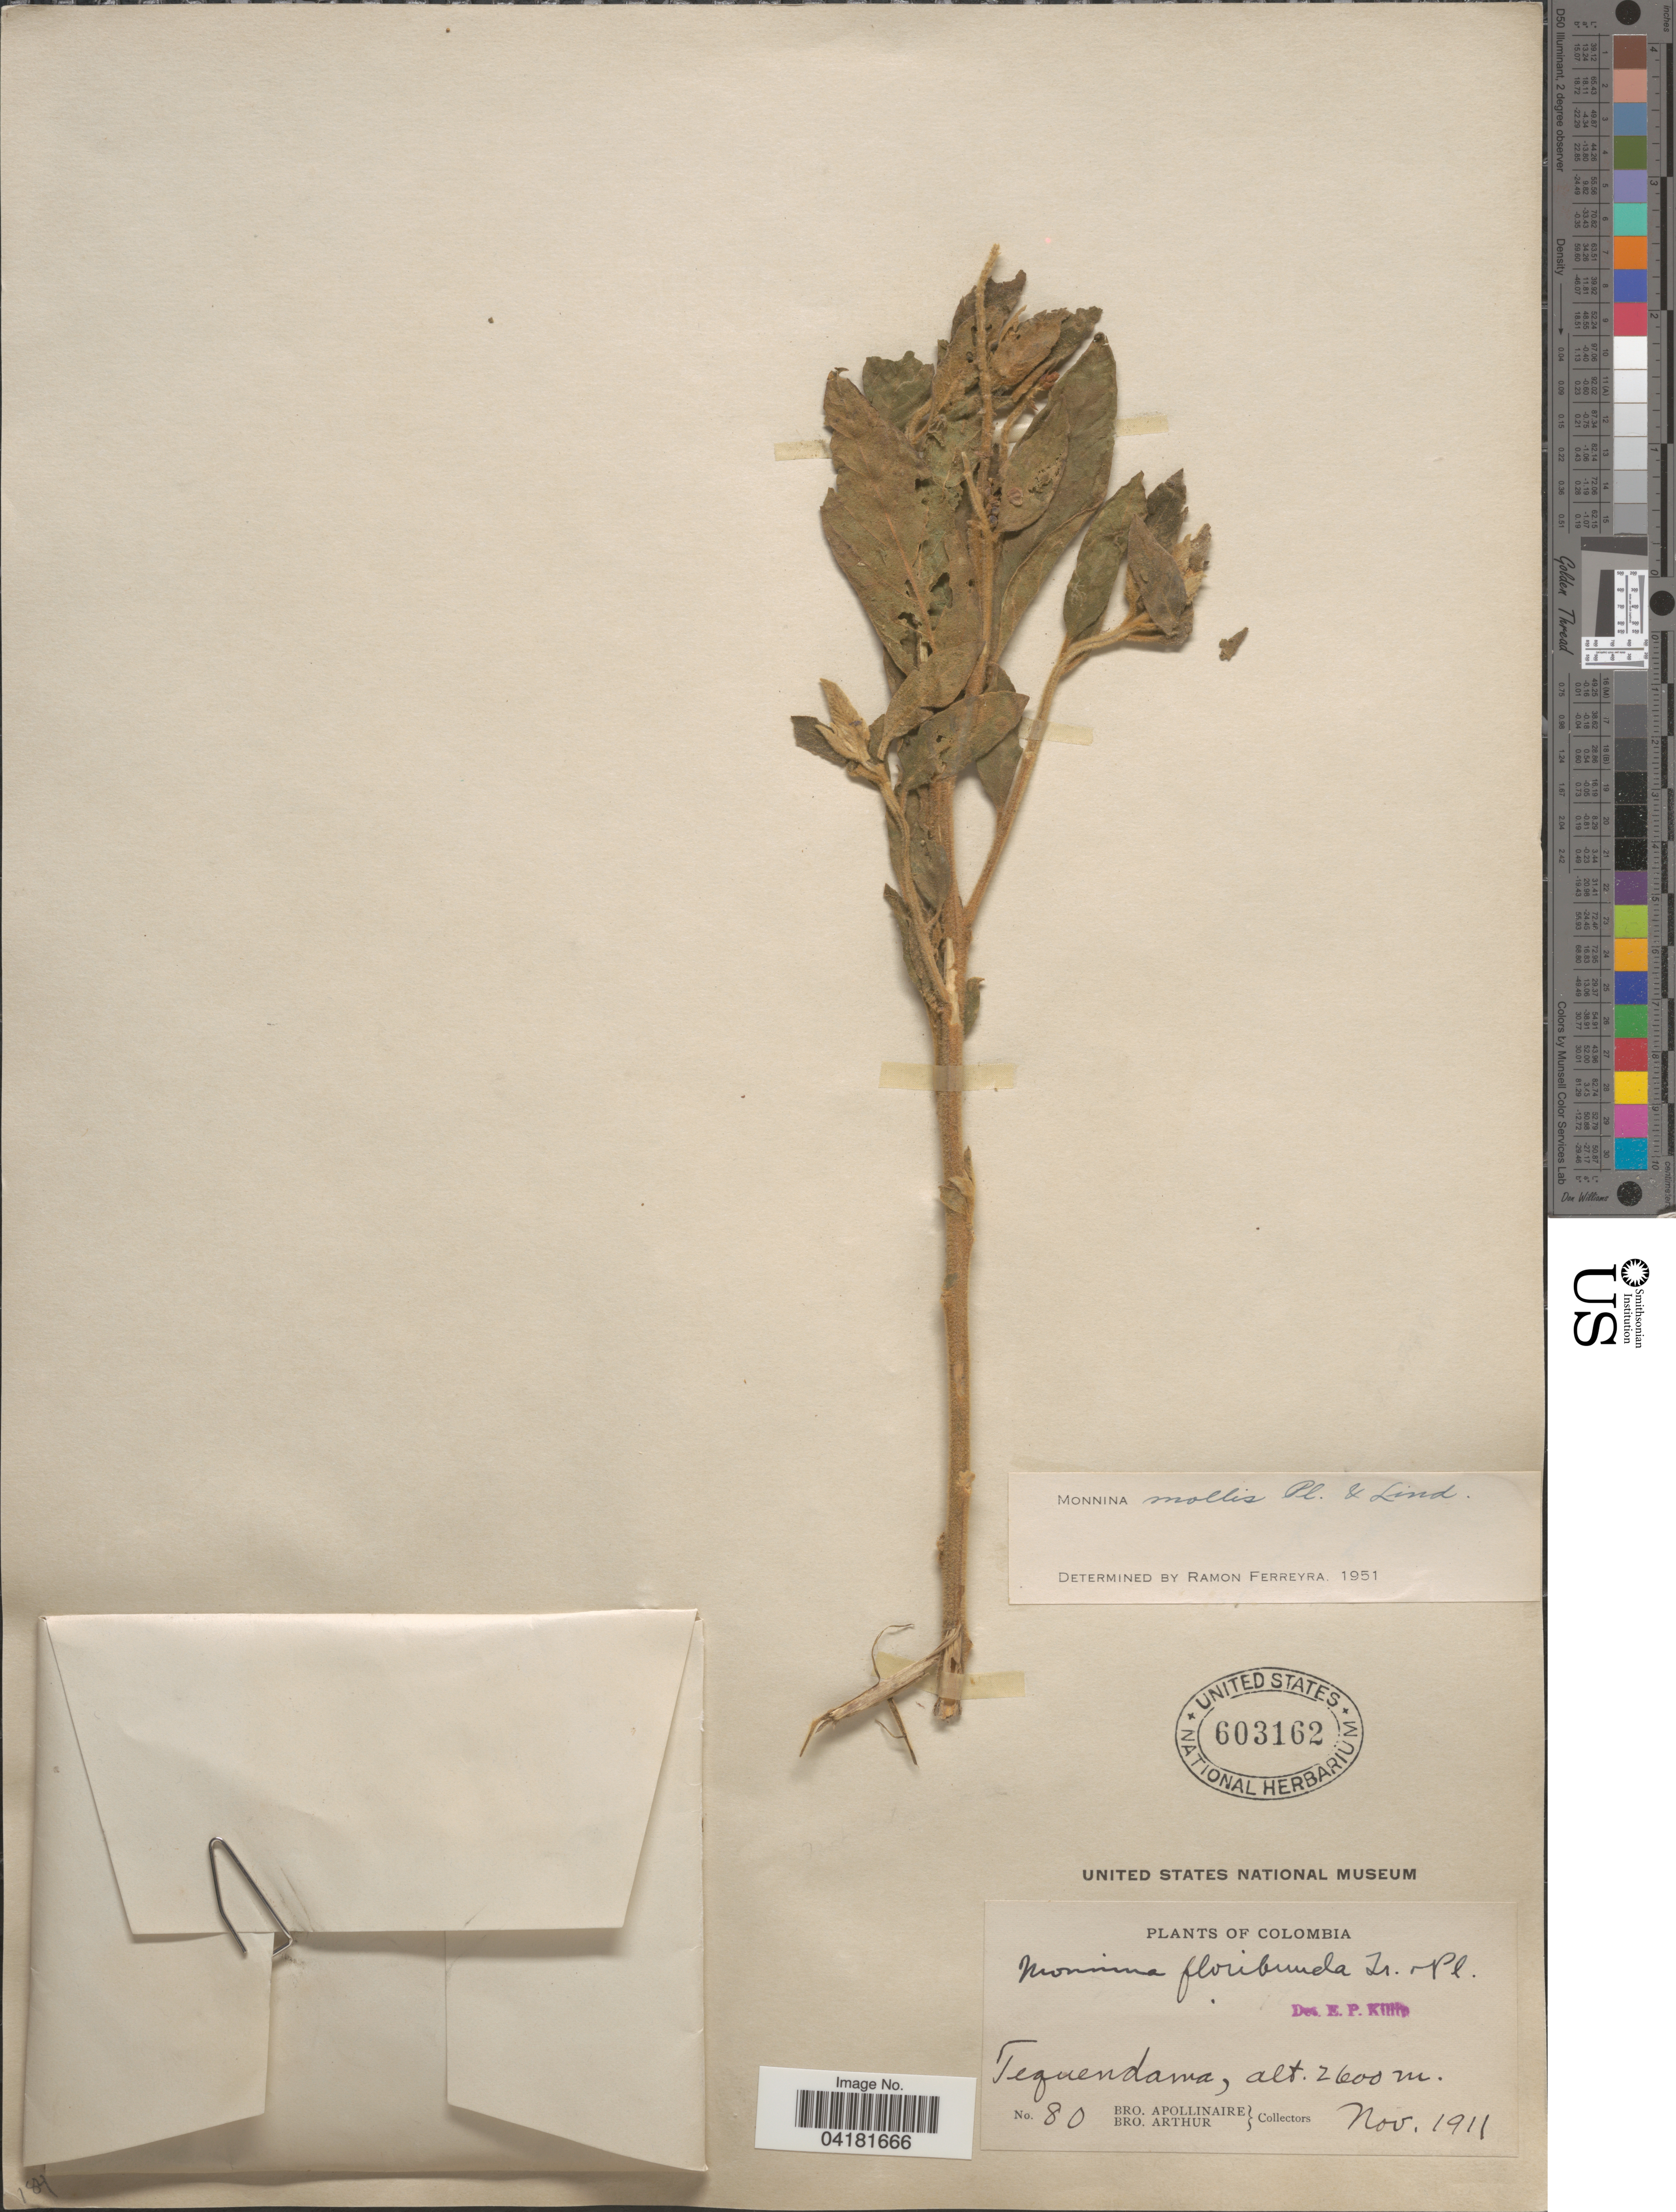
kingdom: Plantae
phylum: Tracheophyta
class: Magnoliopsida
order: Fabales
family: Polygalaceae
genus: Monnina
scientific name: Monnina mollis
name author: Planch. & Linden in Triana & Planch.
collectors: Bro. Apollinaire & Bro. Arthur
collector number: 80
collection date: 1911-11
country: Colombia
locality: Tequindama.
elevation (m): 2600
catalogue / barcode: US 603162